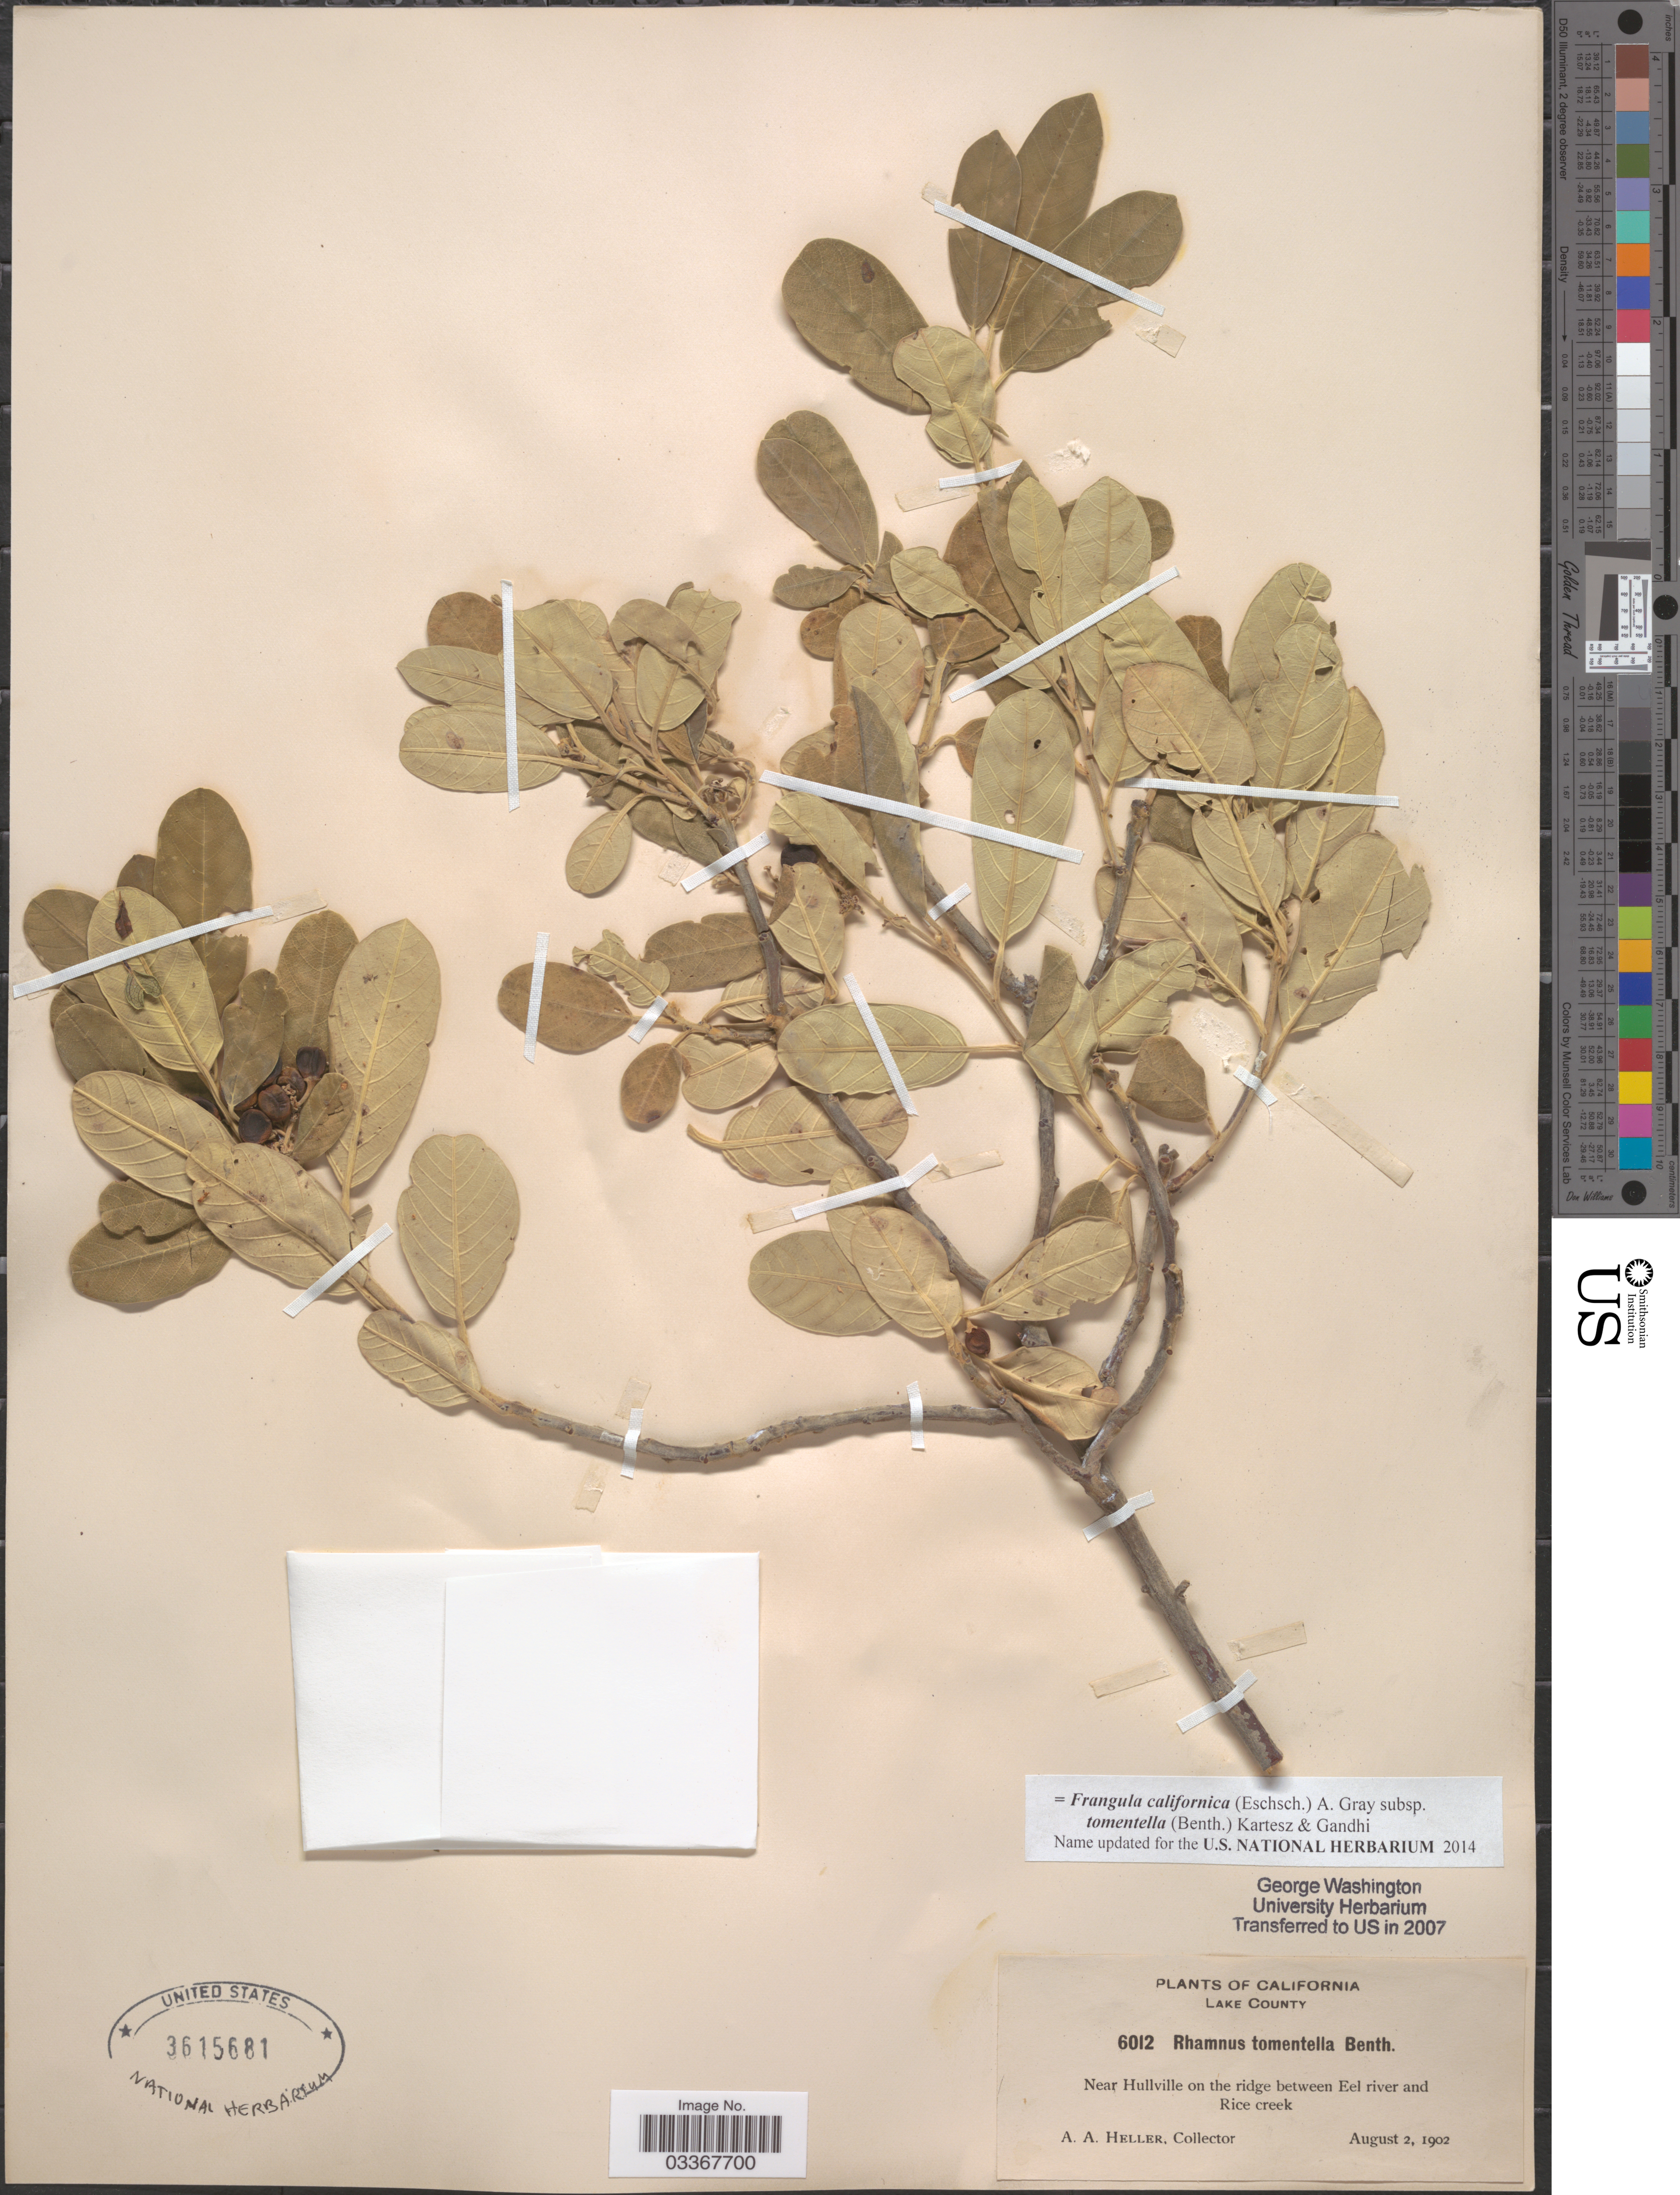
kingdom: Plantae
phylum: Tracheophyta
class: Magnoliopsida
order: Rosales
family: Rhamnaceae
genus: Frangula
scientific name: Frangula californica subsp. crassifolia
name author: (Jeps.) Kartesz & Gandhi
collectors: A. A. Heller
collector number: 6012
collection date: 1902-08-02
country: United States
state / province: California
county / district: Lake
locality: Lake County, Near Hullville on the ridge between Eel river and Rice creek.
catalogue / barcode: US 3615681